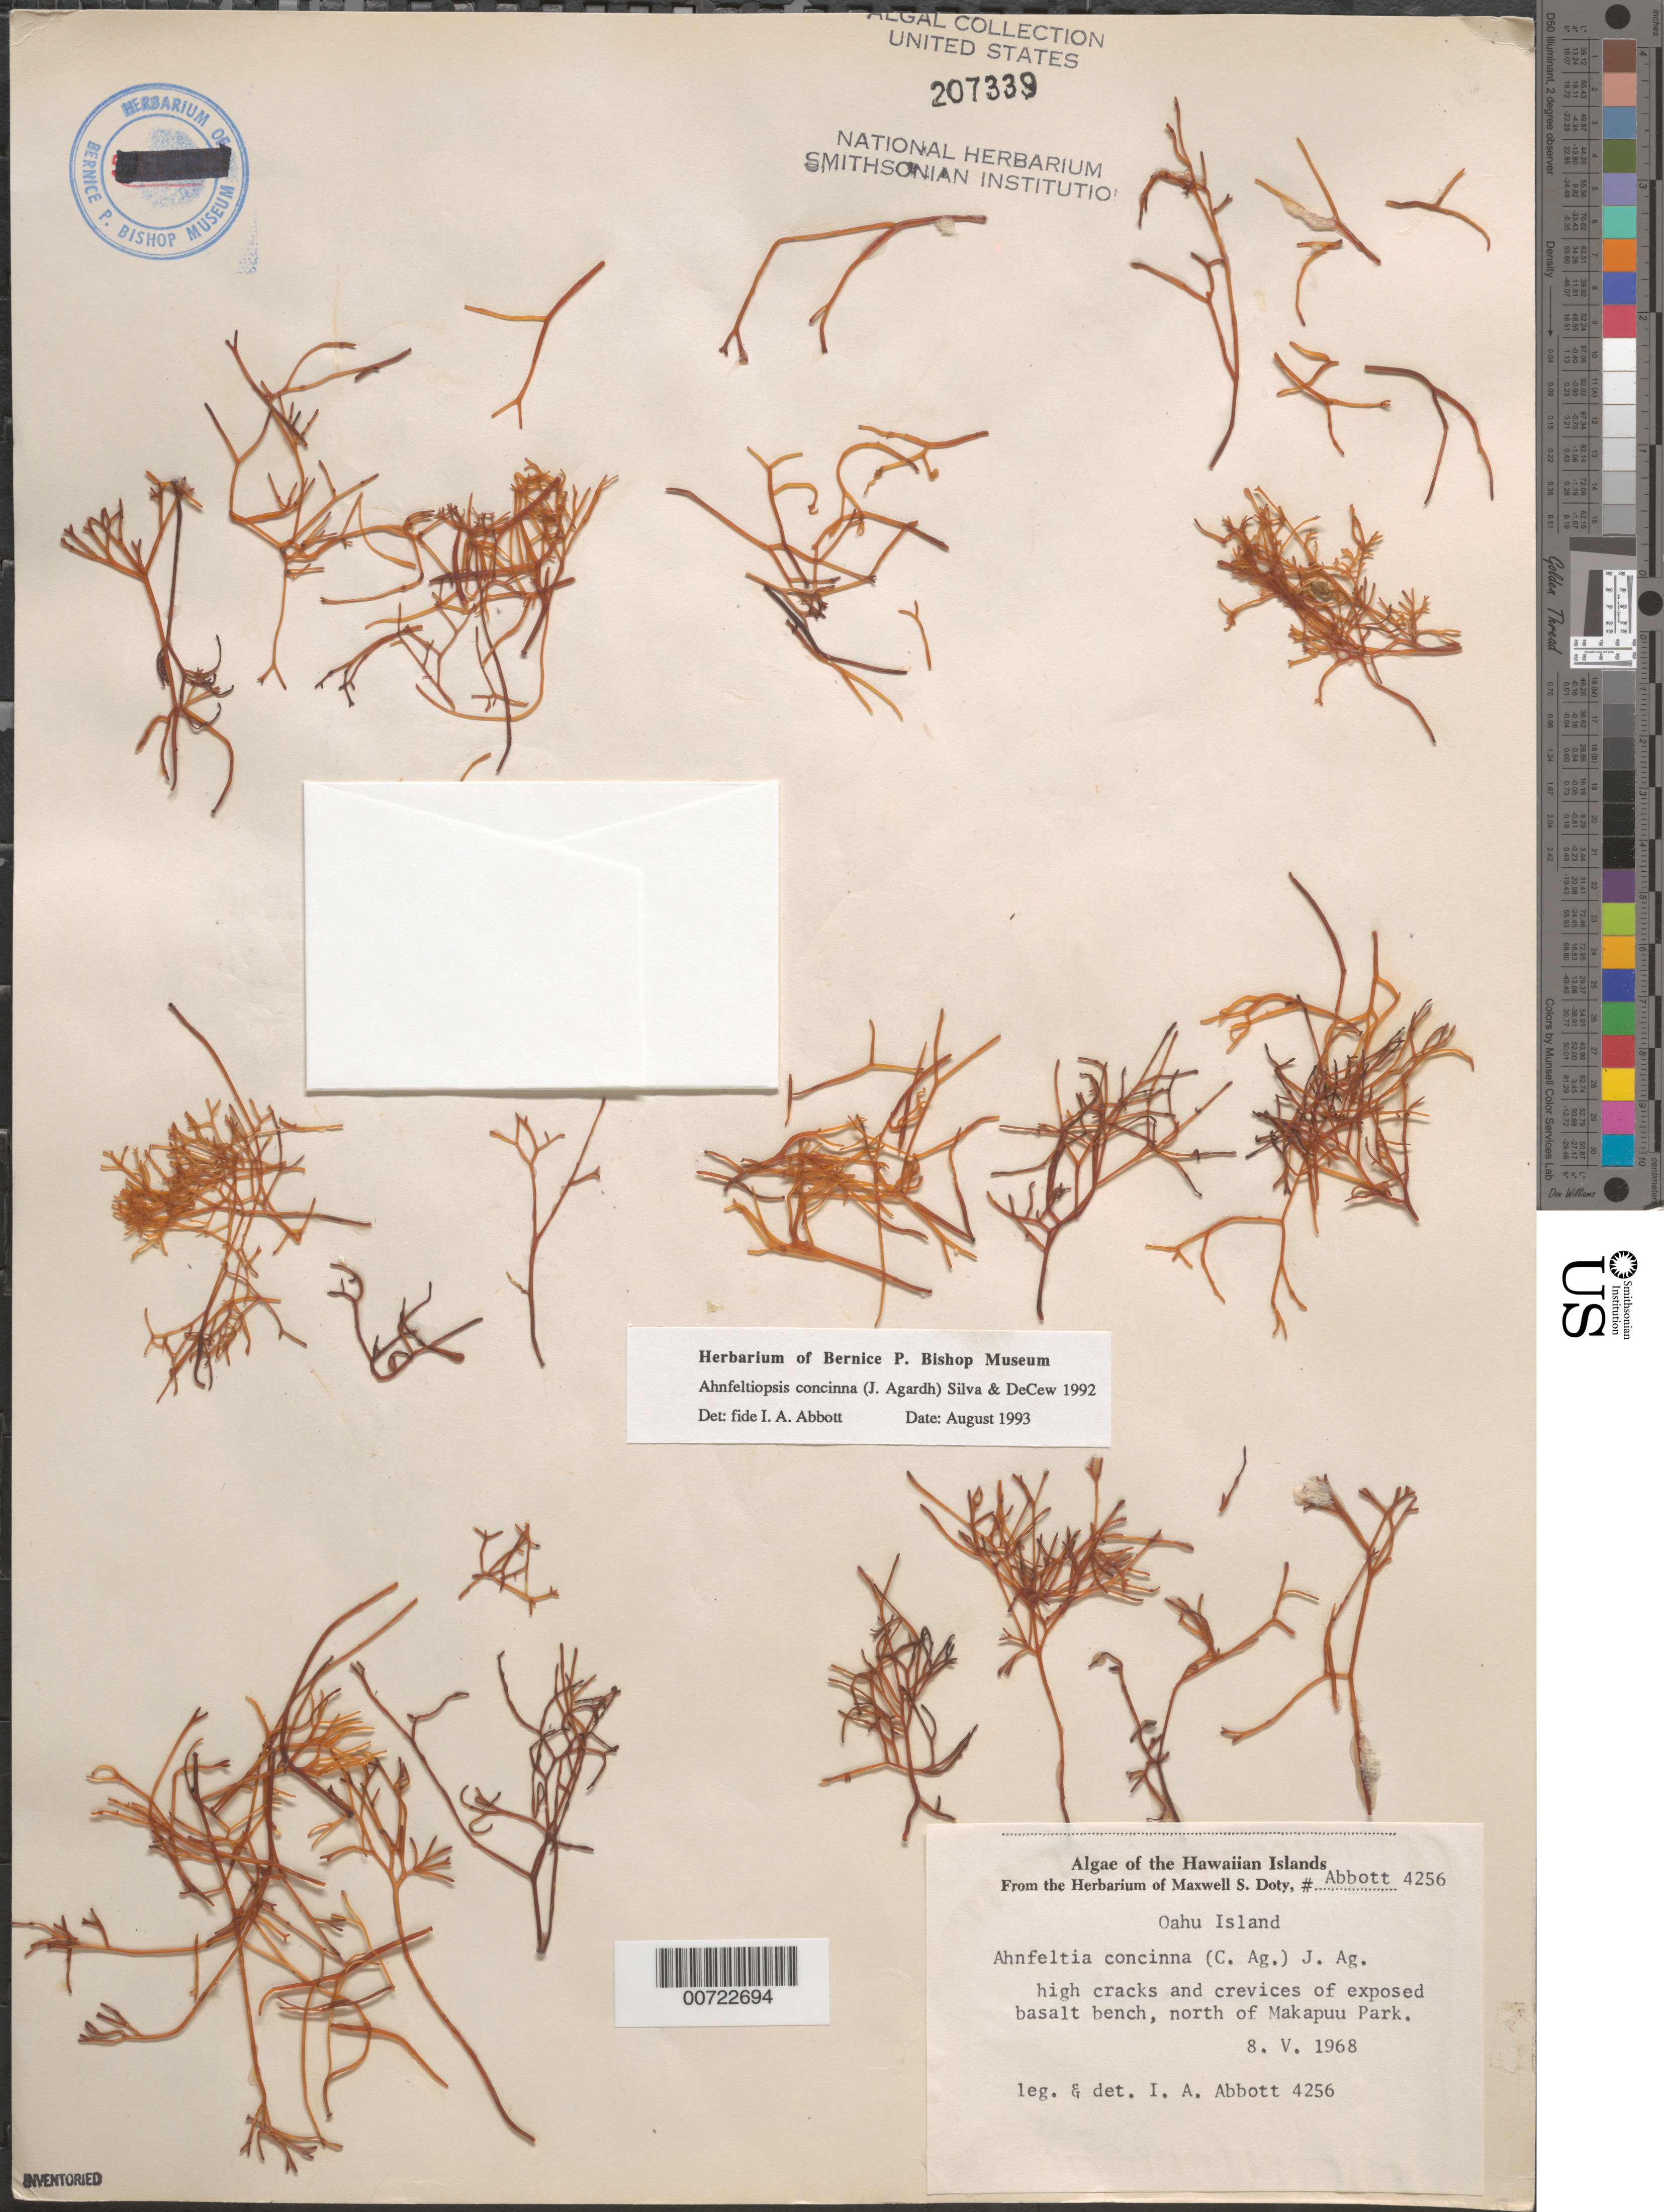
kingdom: Plantae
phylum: Rhodophyta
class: Florideophyceae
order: Gigartinales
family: Phyllophoraceae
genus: Gymnogongrus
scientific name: Gymnogongrus durvillei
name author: (Bory) M.S.Calderon & S.M. Boo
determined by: Algae name updating Project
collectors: I. A. Abbott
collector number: IAA 4256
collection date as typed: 08 May 1968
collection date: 1968-05-08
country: United States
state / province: Hawaii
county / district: Honolulu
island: Oahu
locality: North of Makapuu Park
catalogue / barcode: US 207339